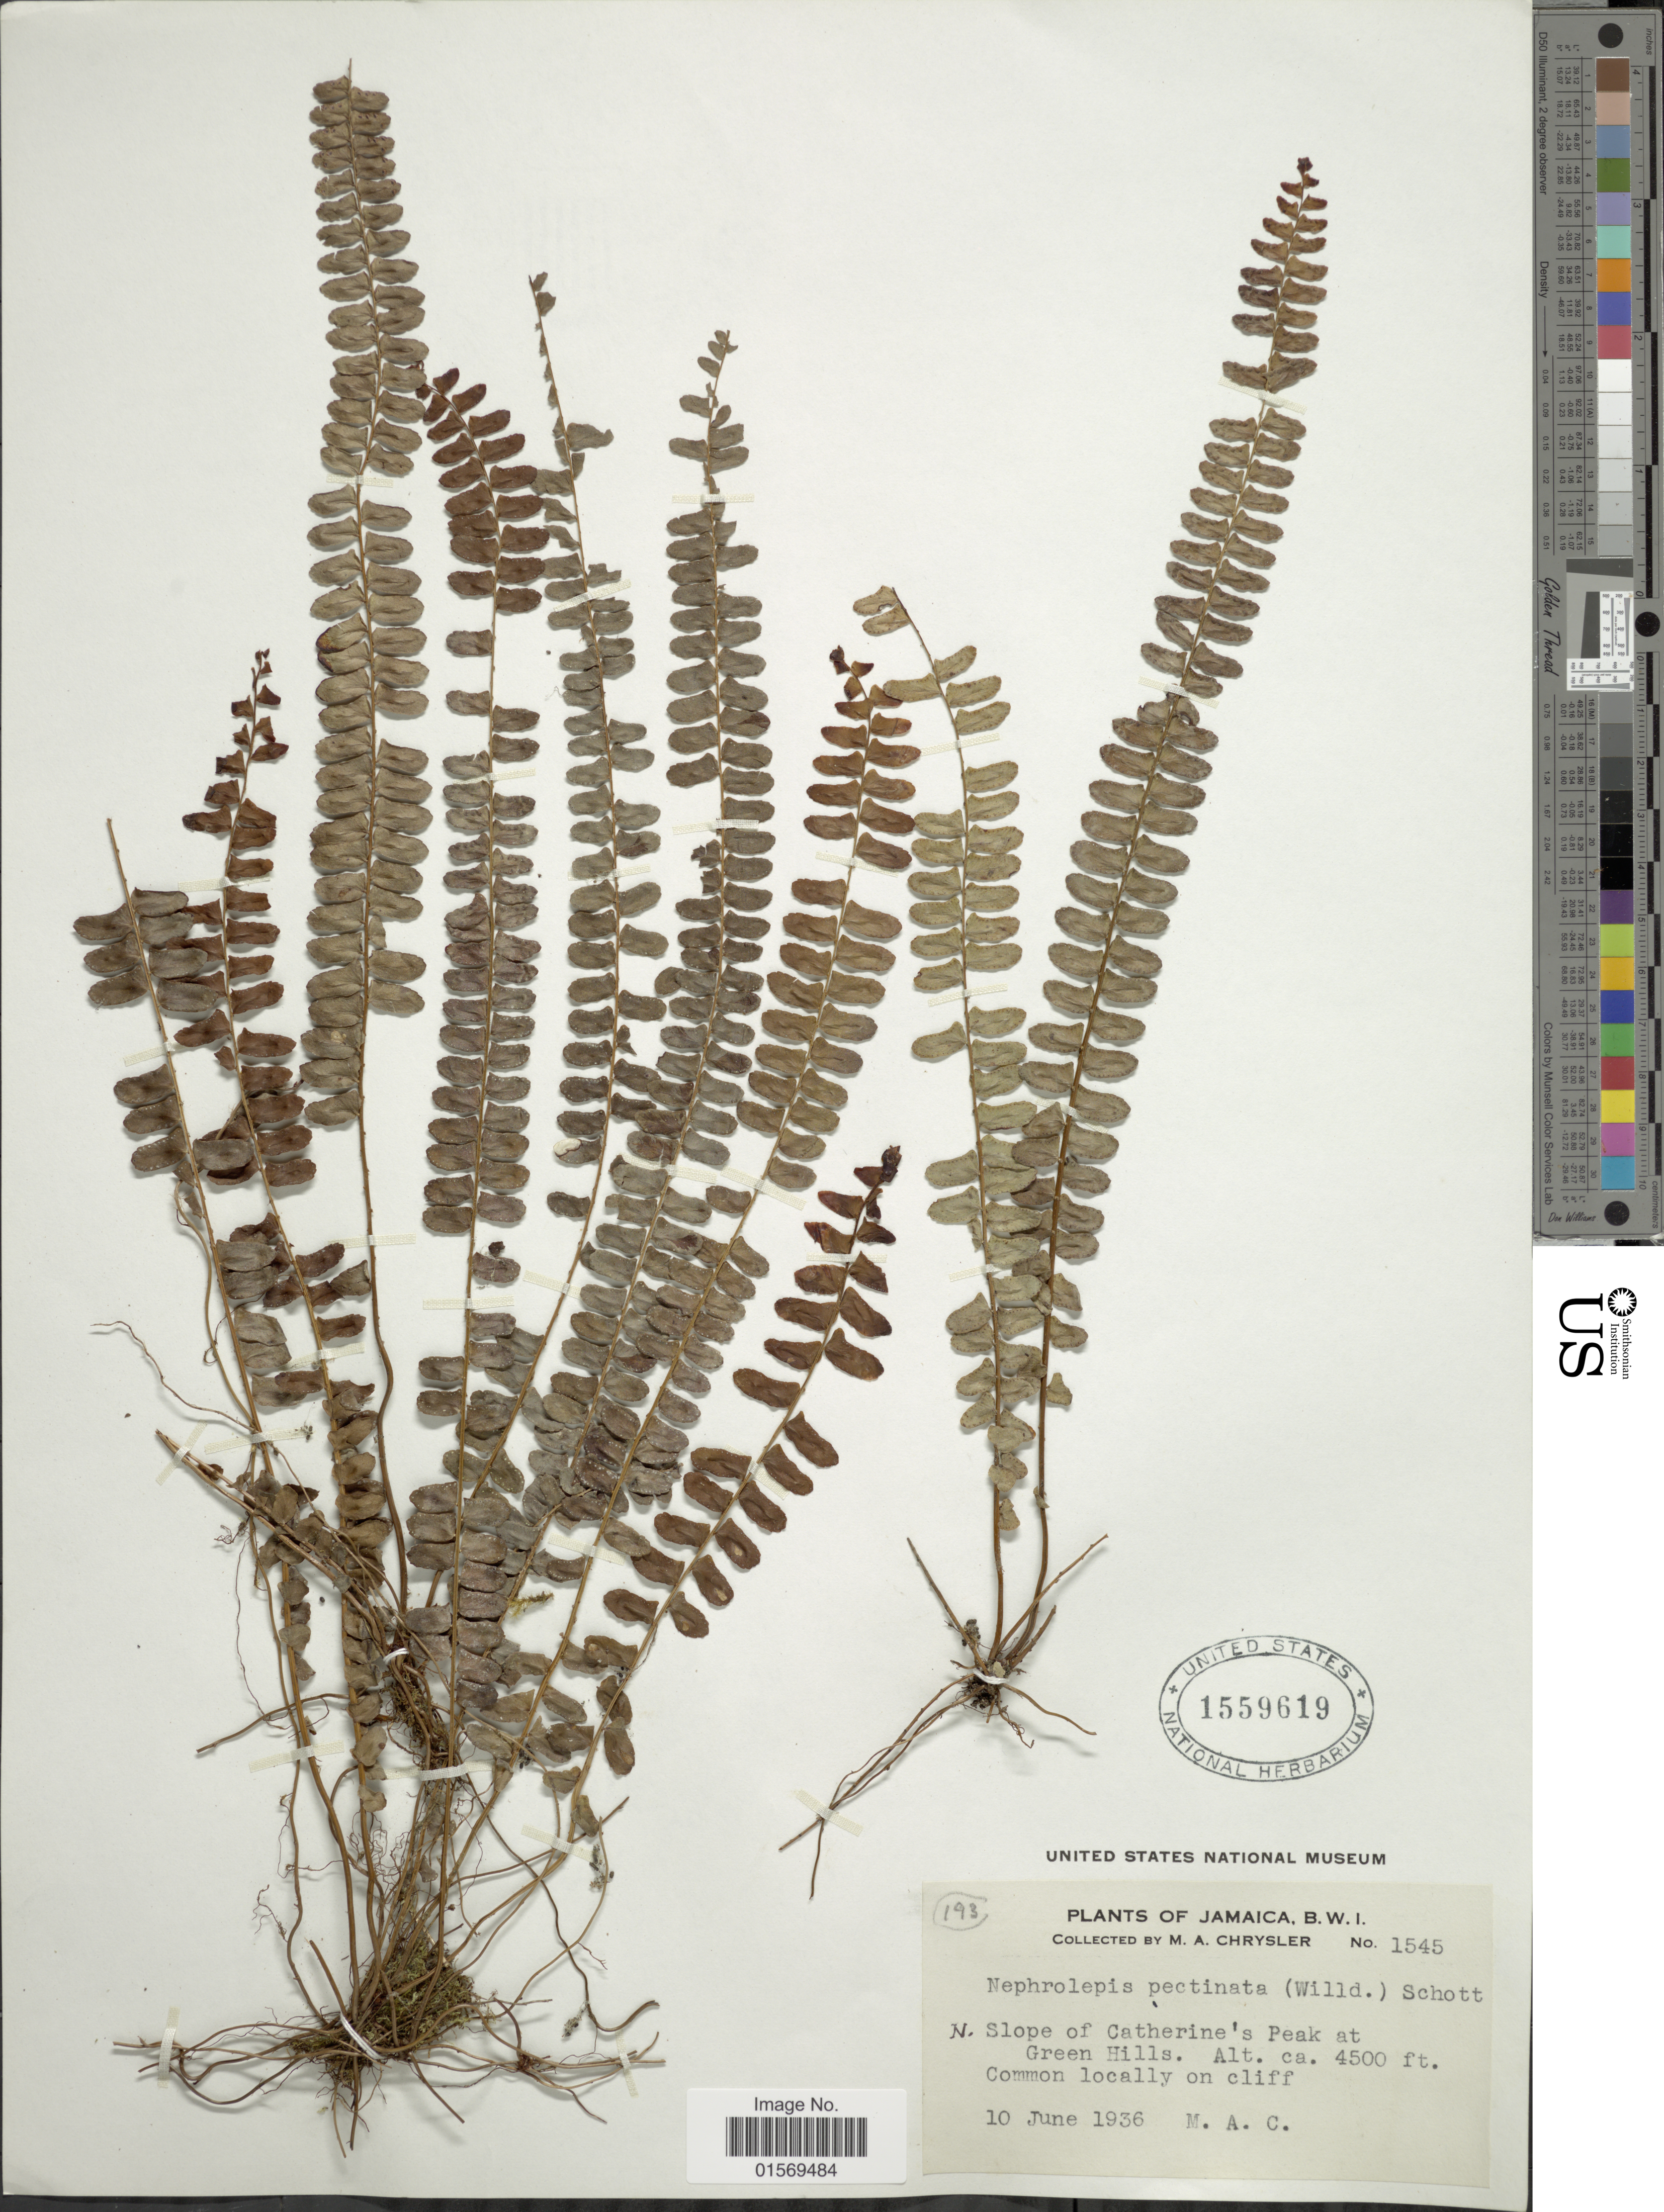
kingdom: Plantae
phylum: Tracheophyta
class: Polypodiopsida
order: Polypodiales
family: Nephrolepidaceae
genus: Nephrolepis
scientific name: Nephrolepis pectinata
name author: (Willd.) Schott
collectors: M. A. Chrysler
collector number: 1545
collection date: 1936-06-10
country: Jamaica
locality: Jamaica, B.W.I. Slope of Catherine's Peak at Green Hills.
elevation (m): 1372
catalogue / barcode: US 1559619